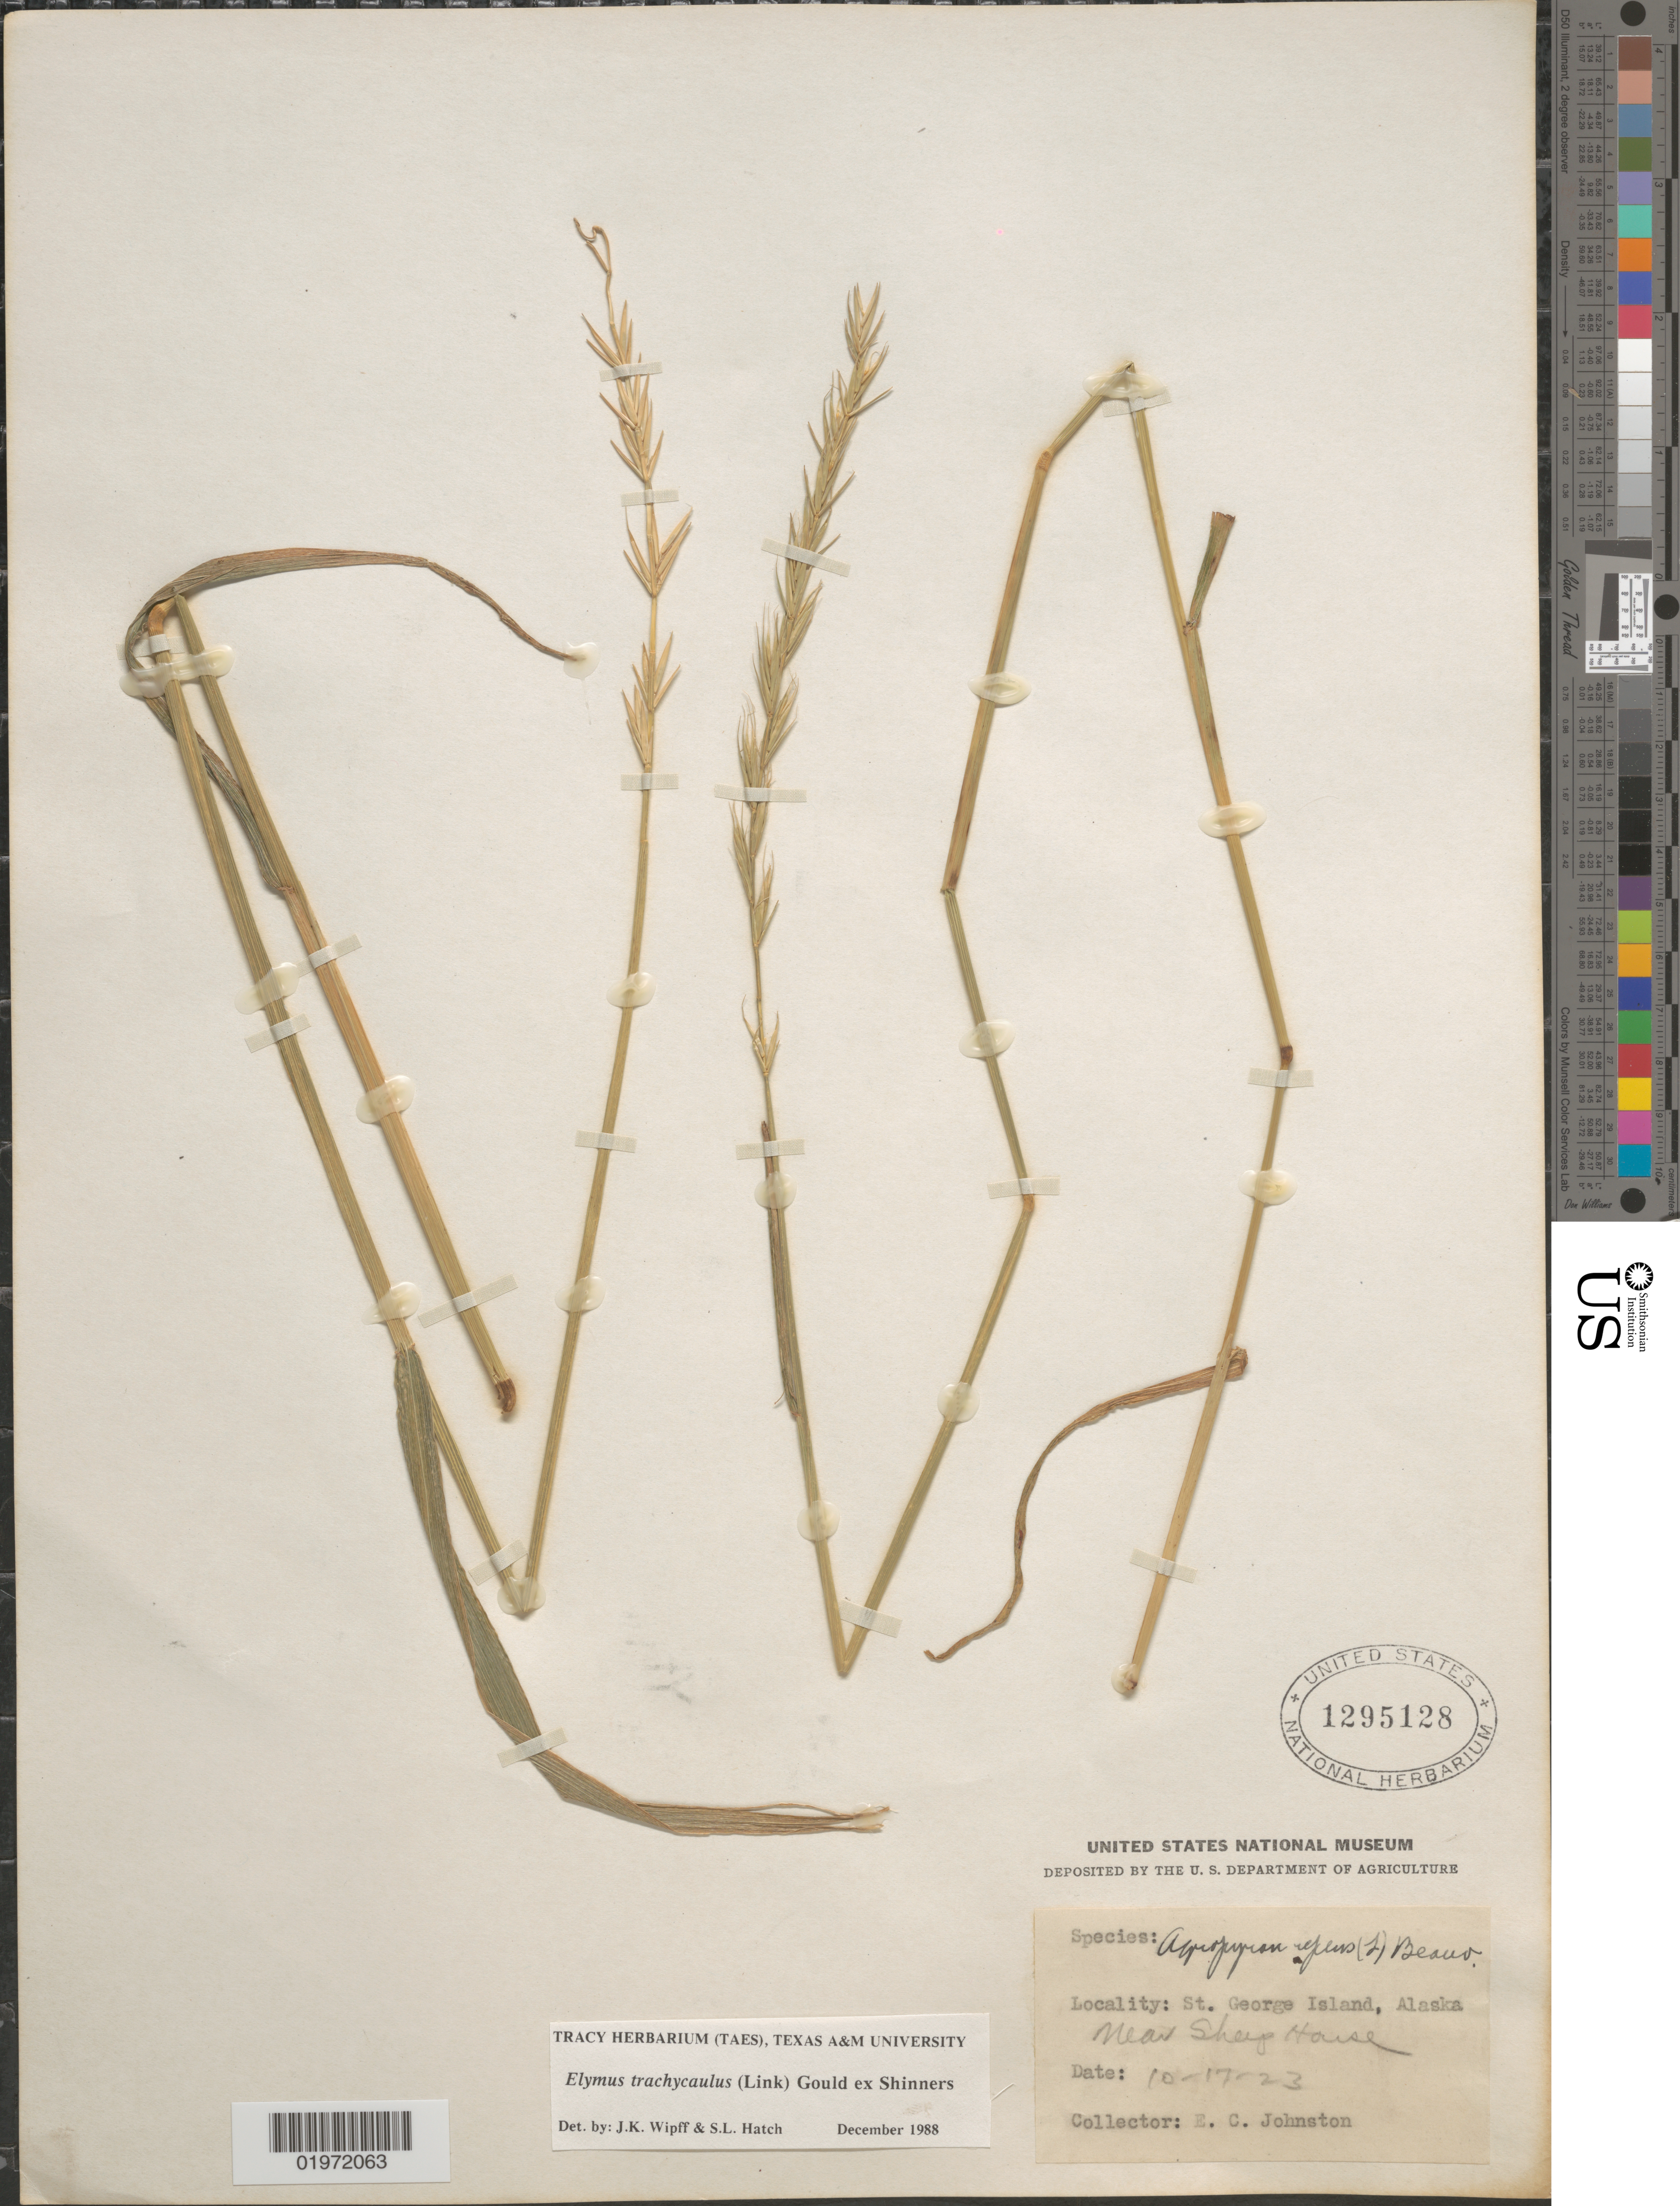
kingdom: Plantae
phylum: Tracheophyta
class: Liliopsida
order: Poales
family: Poaceae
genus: Elymus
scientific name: Elymus trachycaulus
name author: (Link) Gould ex Shinners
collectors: E. C. Johnston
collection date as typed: Transcribed d/m/y: 17/10/23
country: United States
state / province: Alaska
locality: St. George Island. Near Sheep House.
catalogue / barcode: US 1295128